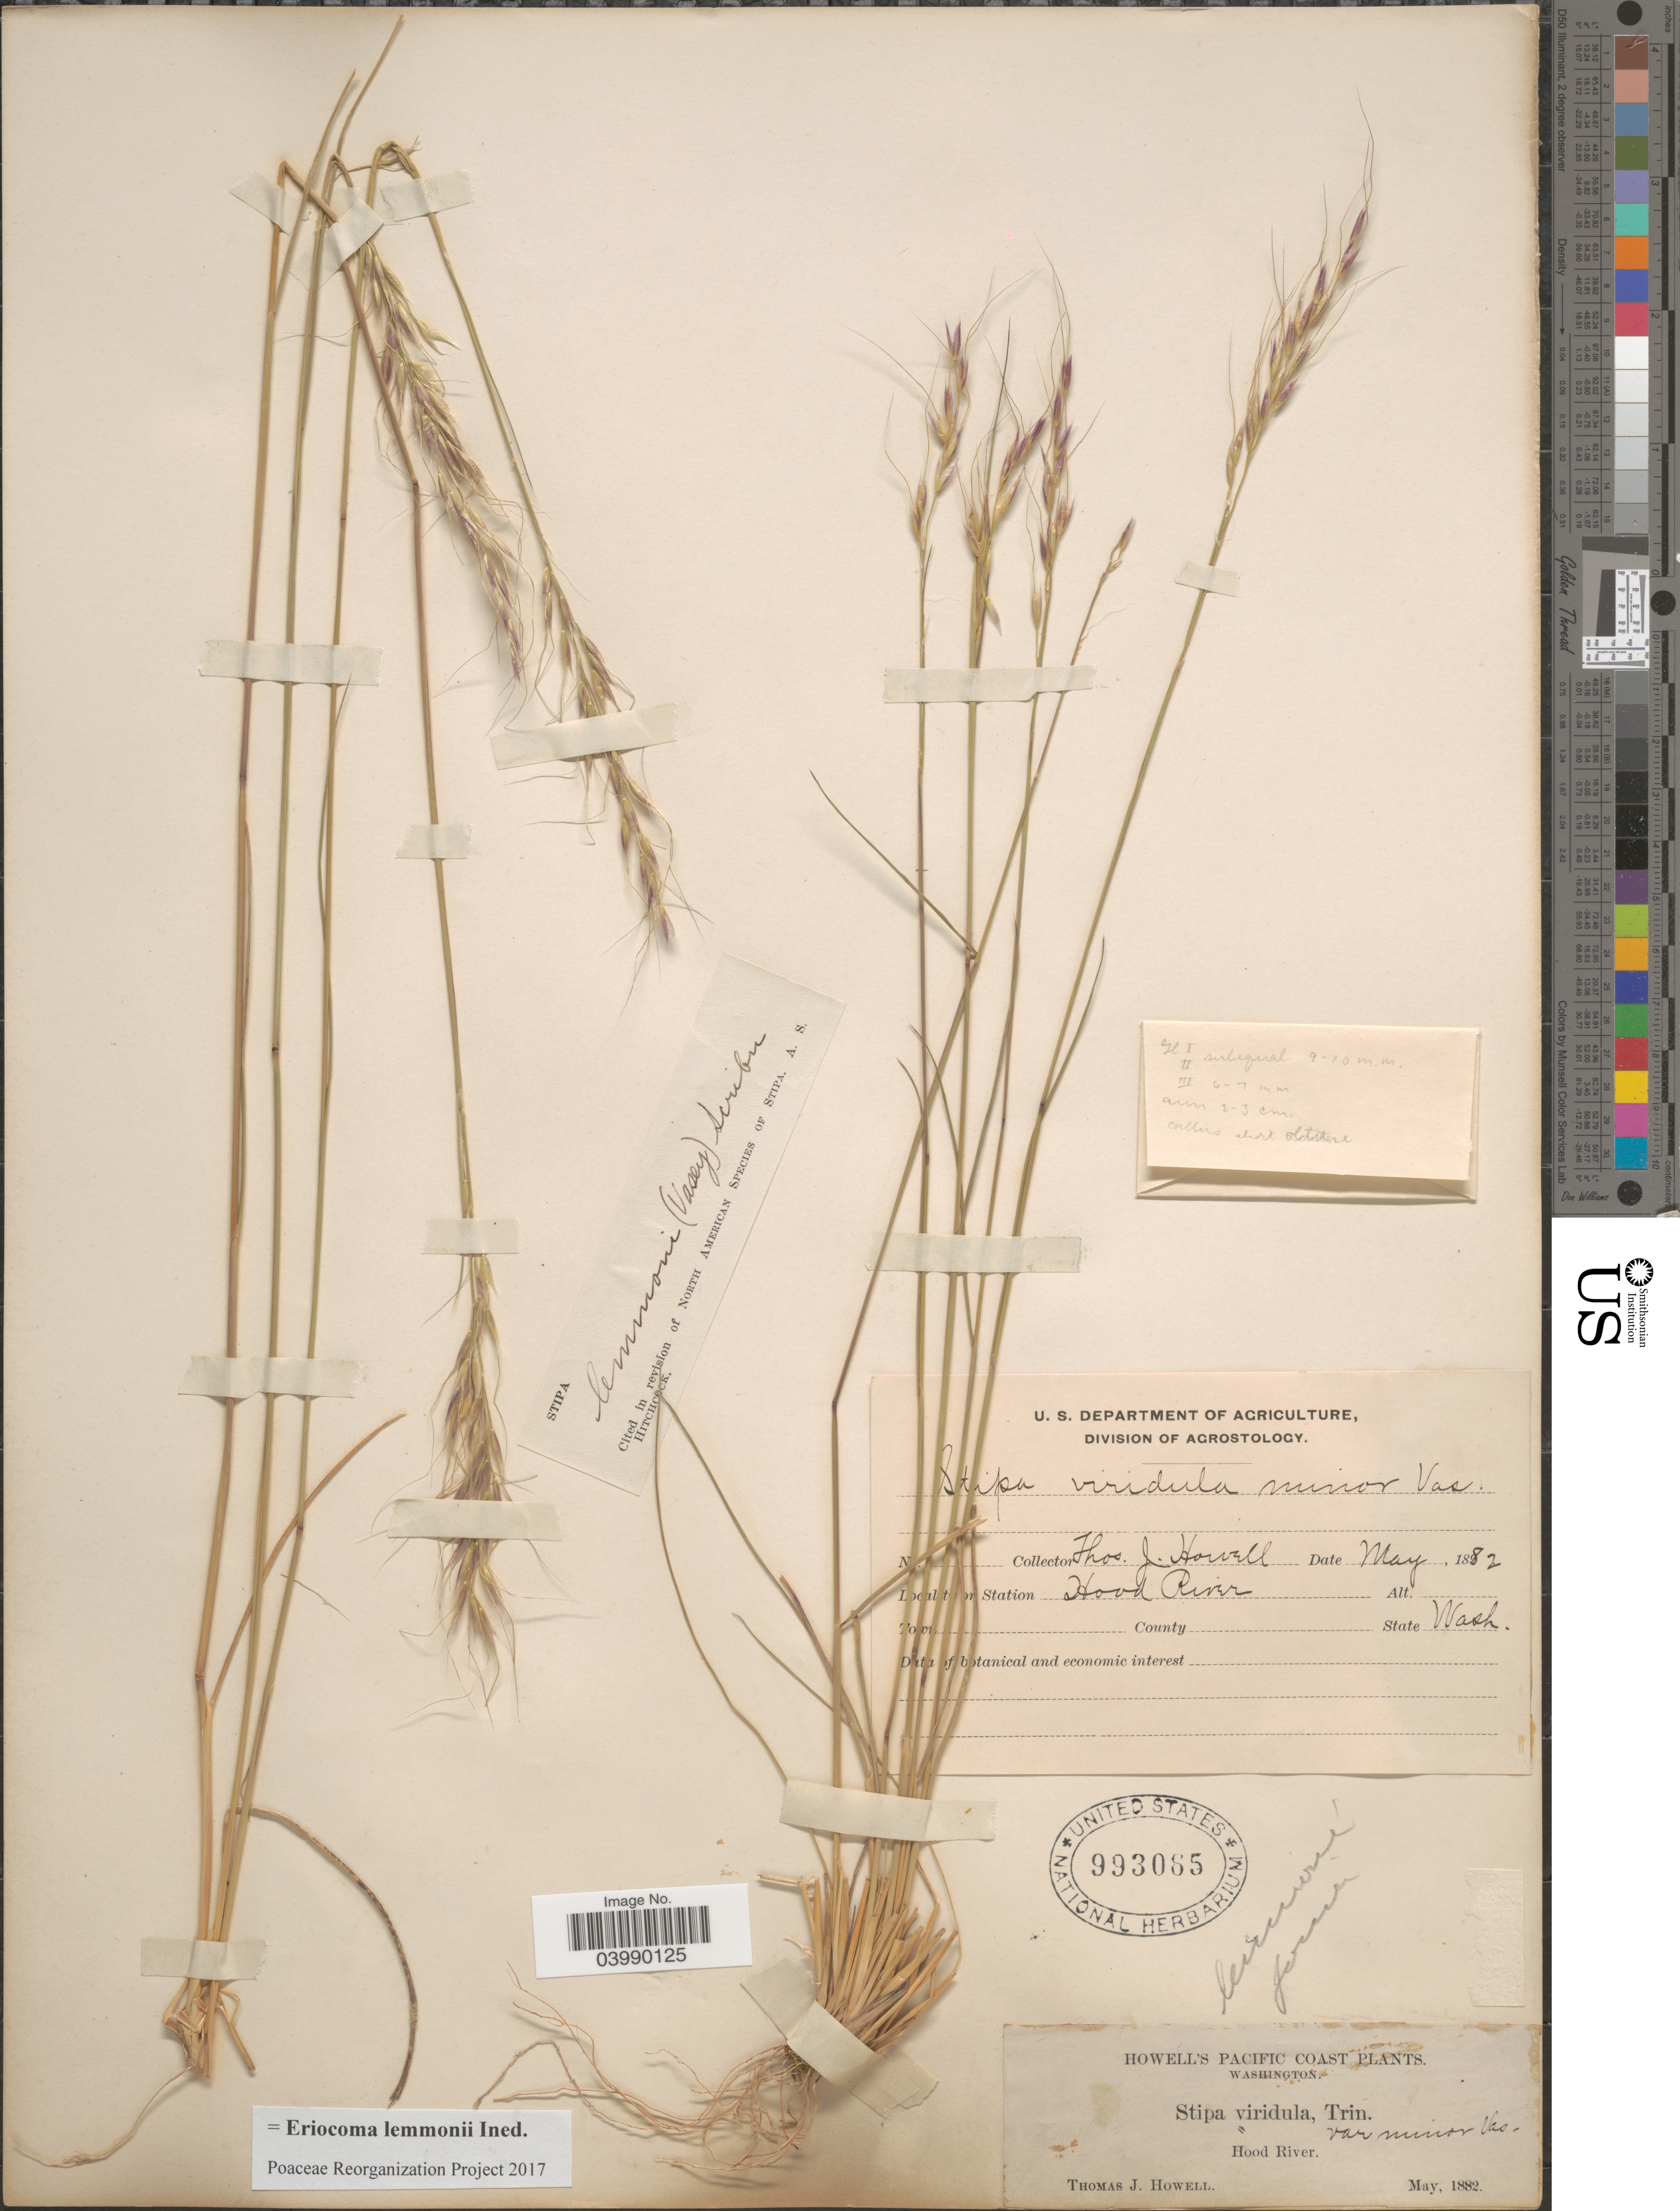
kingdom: Plantae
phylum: Tracheophyta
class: Liliopsida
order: Poales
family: Poaceae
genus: Eriocoma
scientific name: Eriocoma lemmonii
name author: (Vasey) Romasch.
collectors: T. J. Howell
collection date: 1882-05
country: United States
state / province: Washington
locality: Station Hood River. Pacific Coast.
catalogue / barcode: US 993065